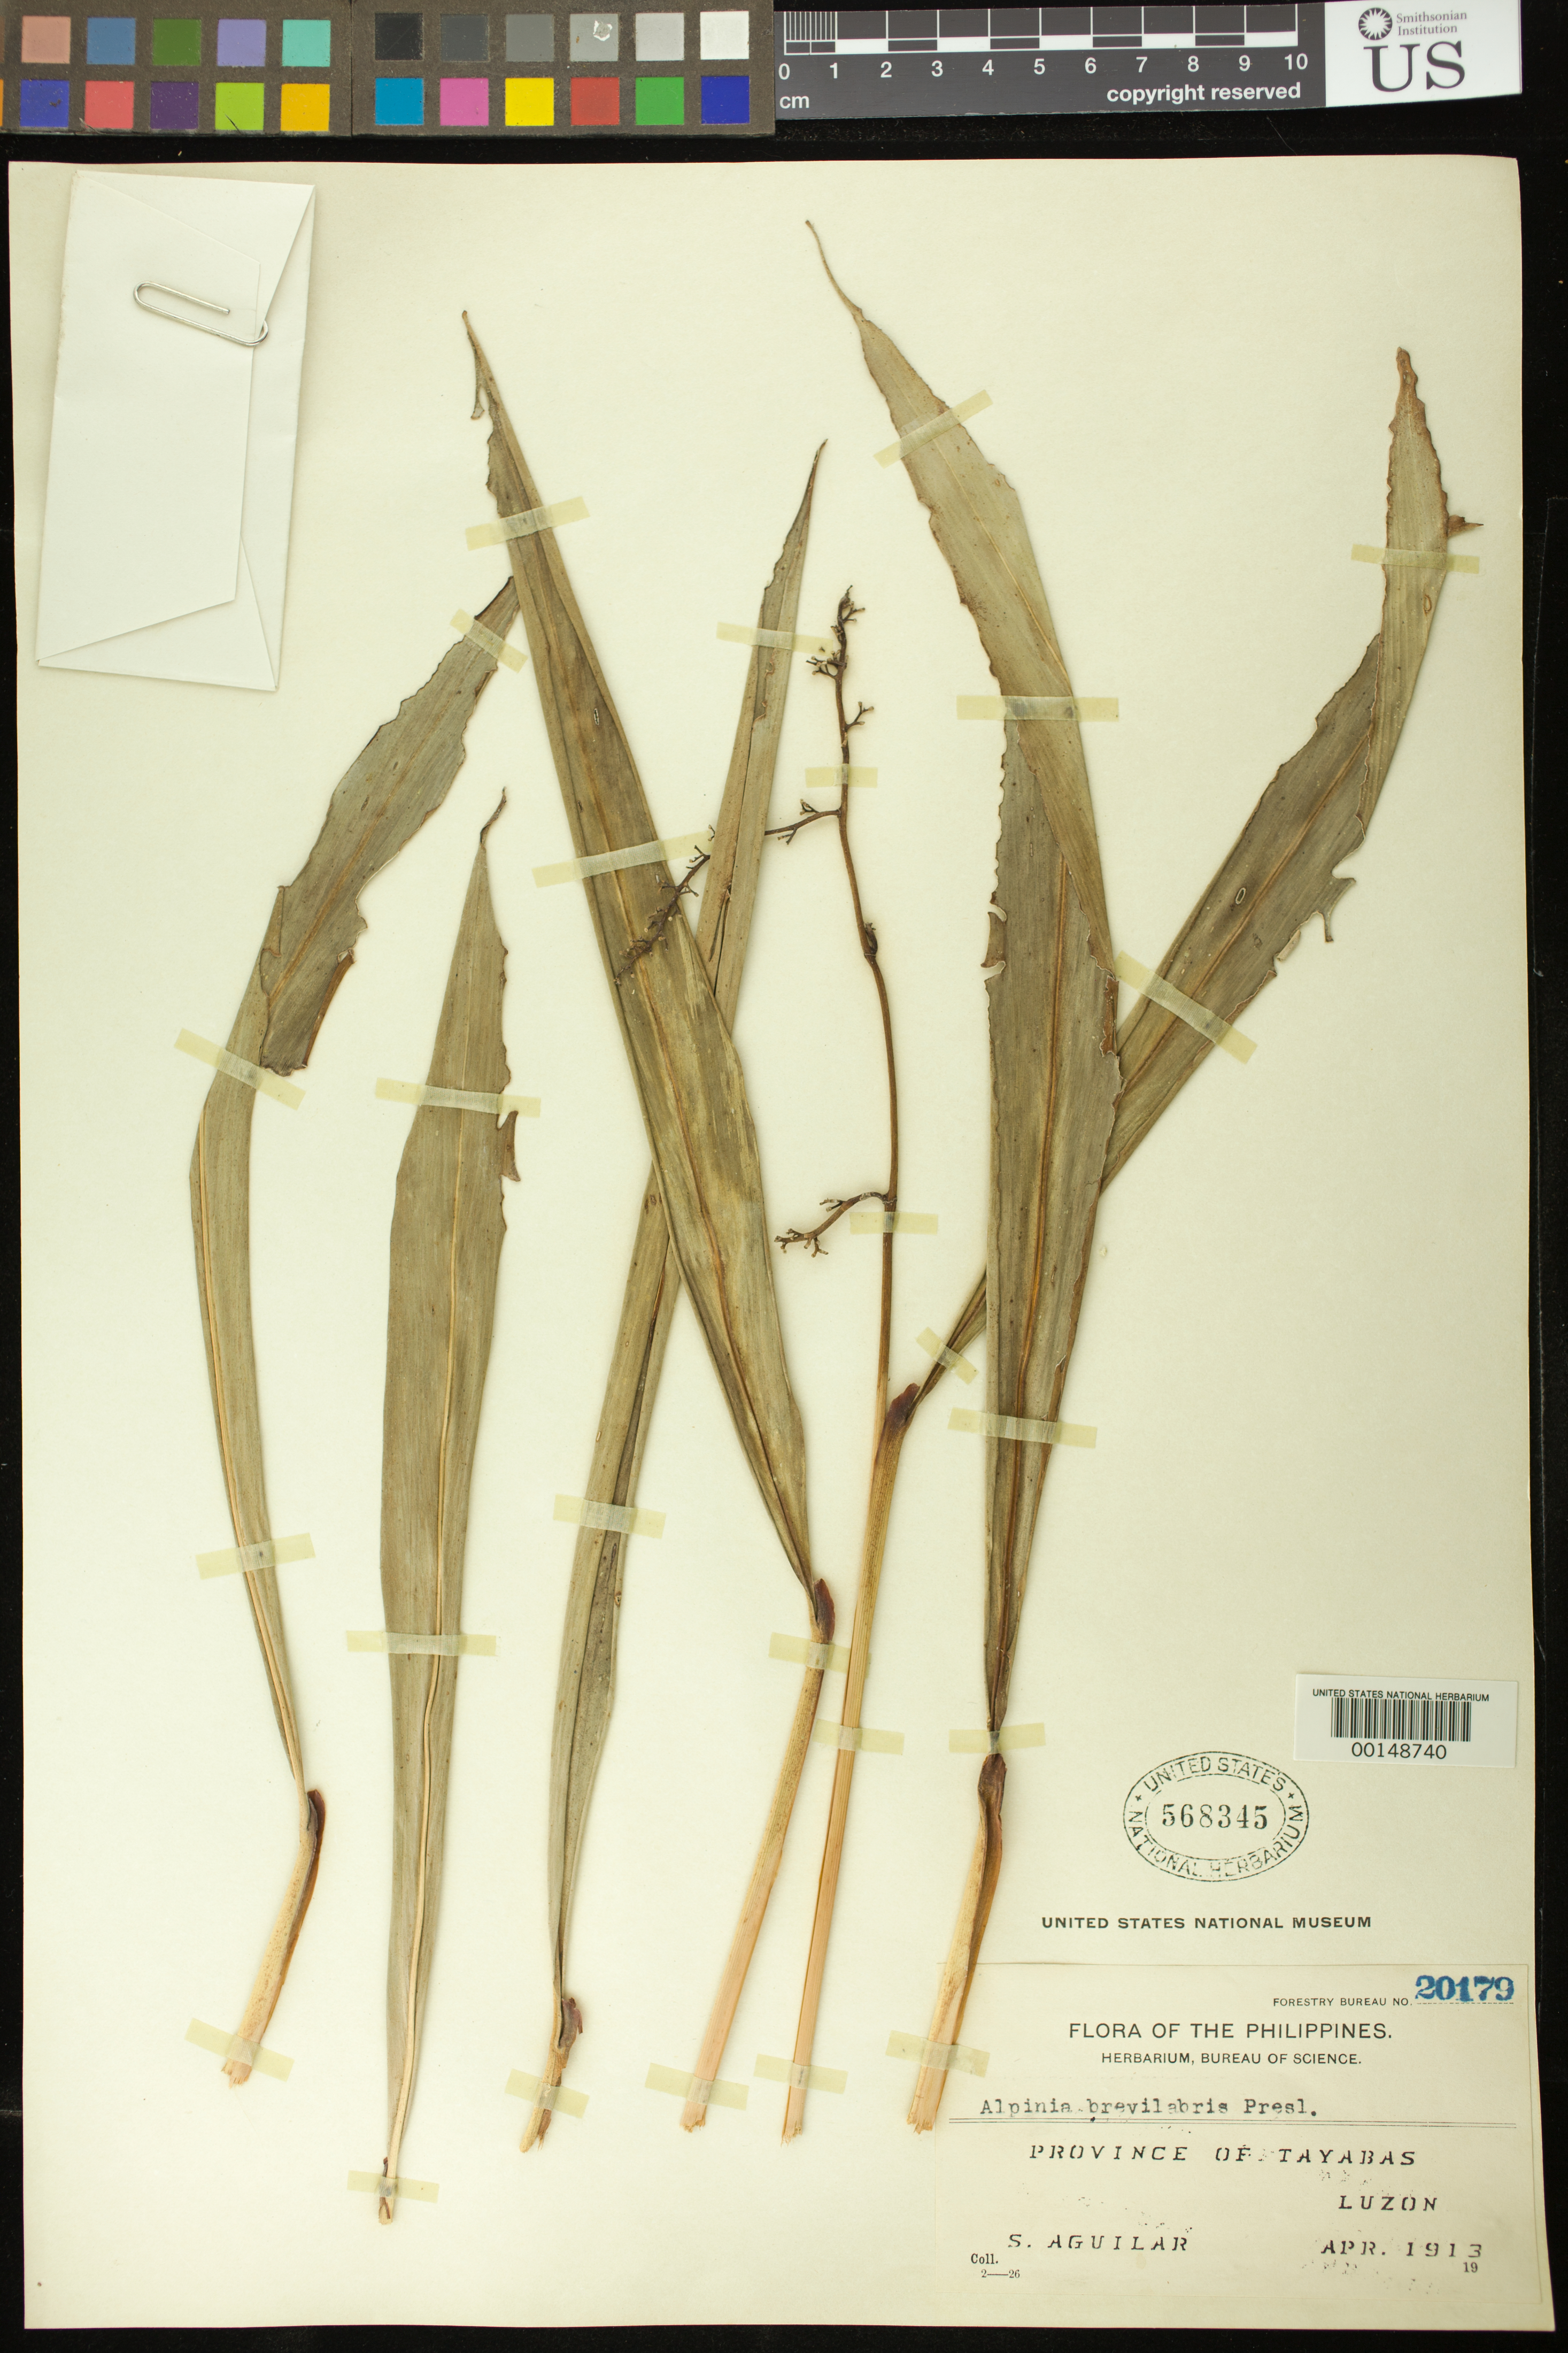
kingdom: Plantae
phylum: Tracheophyta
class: Liliopsida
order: Zingiberales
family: Zingiberaceae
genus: Alpinia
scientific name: Alpinia brevilabris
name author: C. Presl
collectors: S. Aguilar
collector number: For. Bur. 20179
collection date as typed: Apr 1913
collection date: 1913-04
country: Philippines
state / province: Calabarzon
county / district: Quezon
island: Luzon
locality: Tayabas prov. [= quezon province]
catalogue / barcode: US 568345